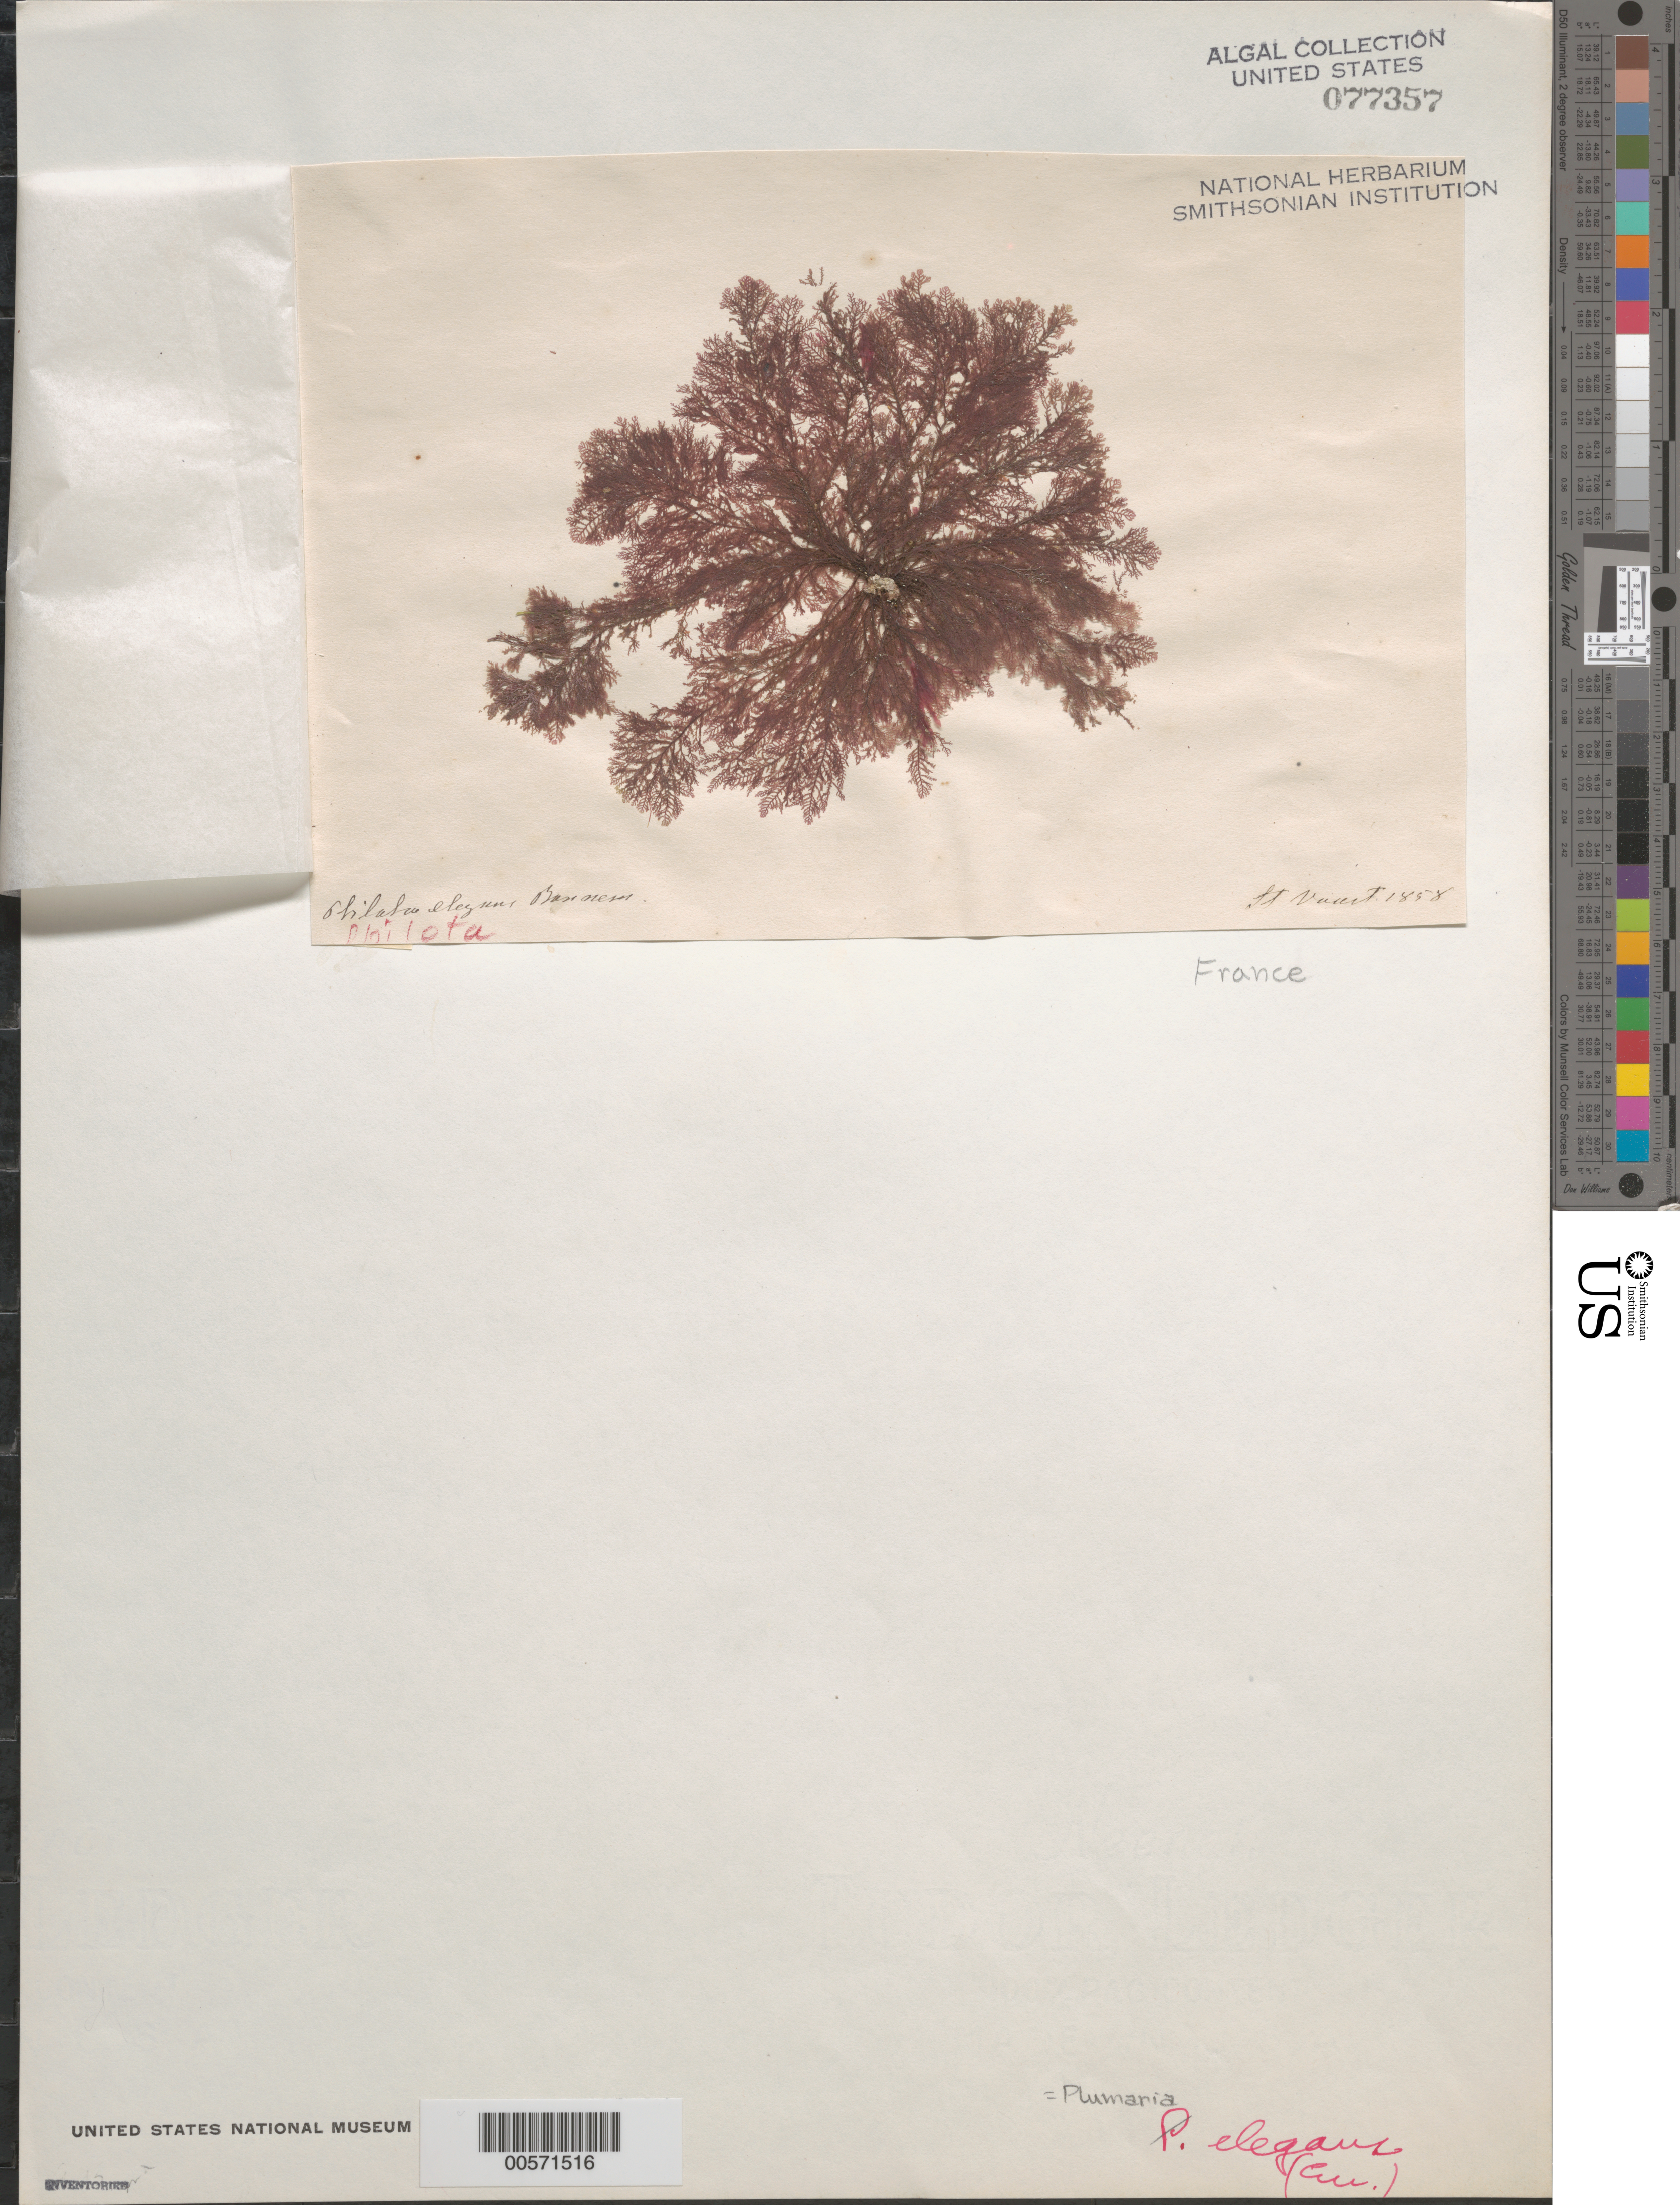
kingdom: Plantae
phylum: Rhodophyta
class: Florideophyceae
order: Ceramiales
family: Wrangeliaceae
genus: Plumaria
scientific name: Plumaria plumosa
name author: (Hudson) Kuntze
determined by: Algae name updating Project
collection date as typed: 1858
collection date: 1858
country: France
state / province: Normandie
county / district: Manche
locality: St. vaast-la-hougue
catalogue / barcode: US 77357